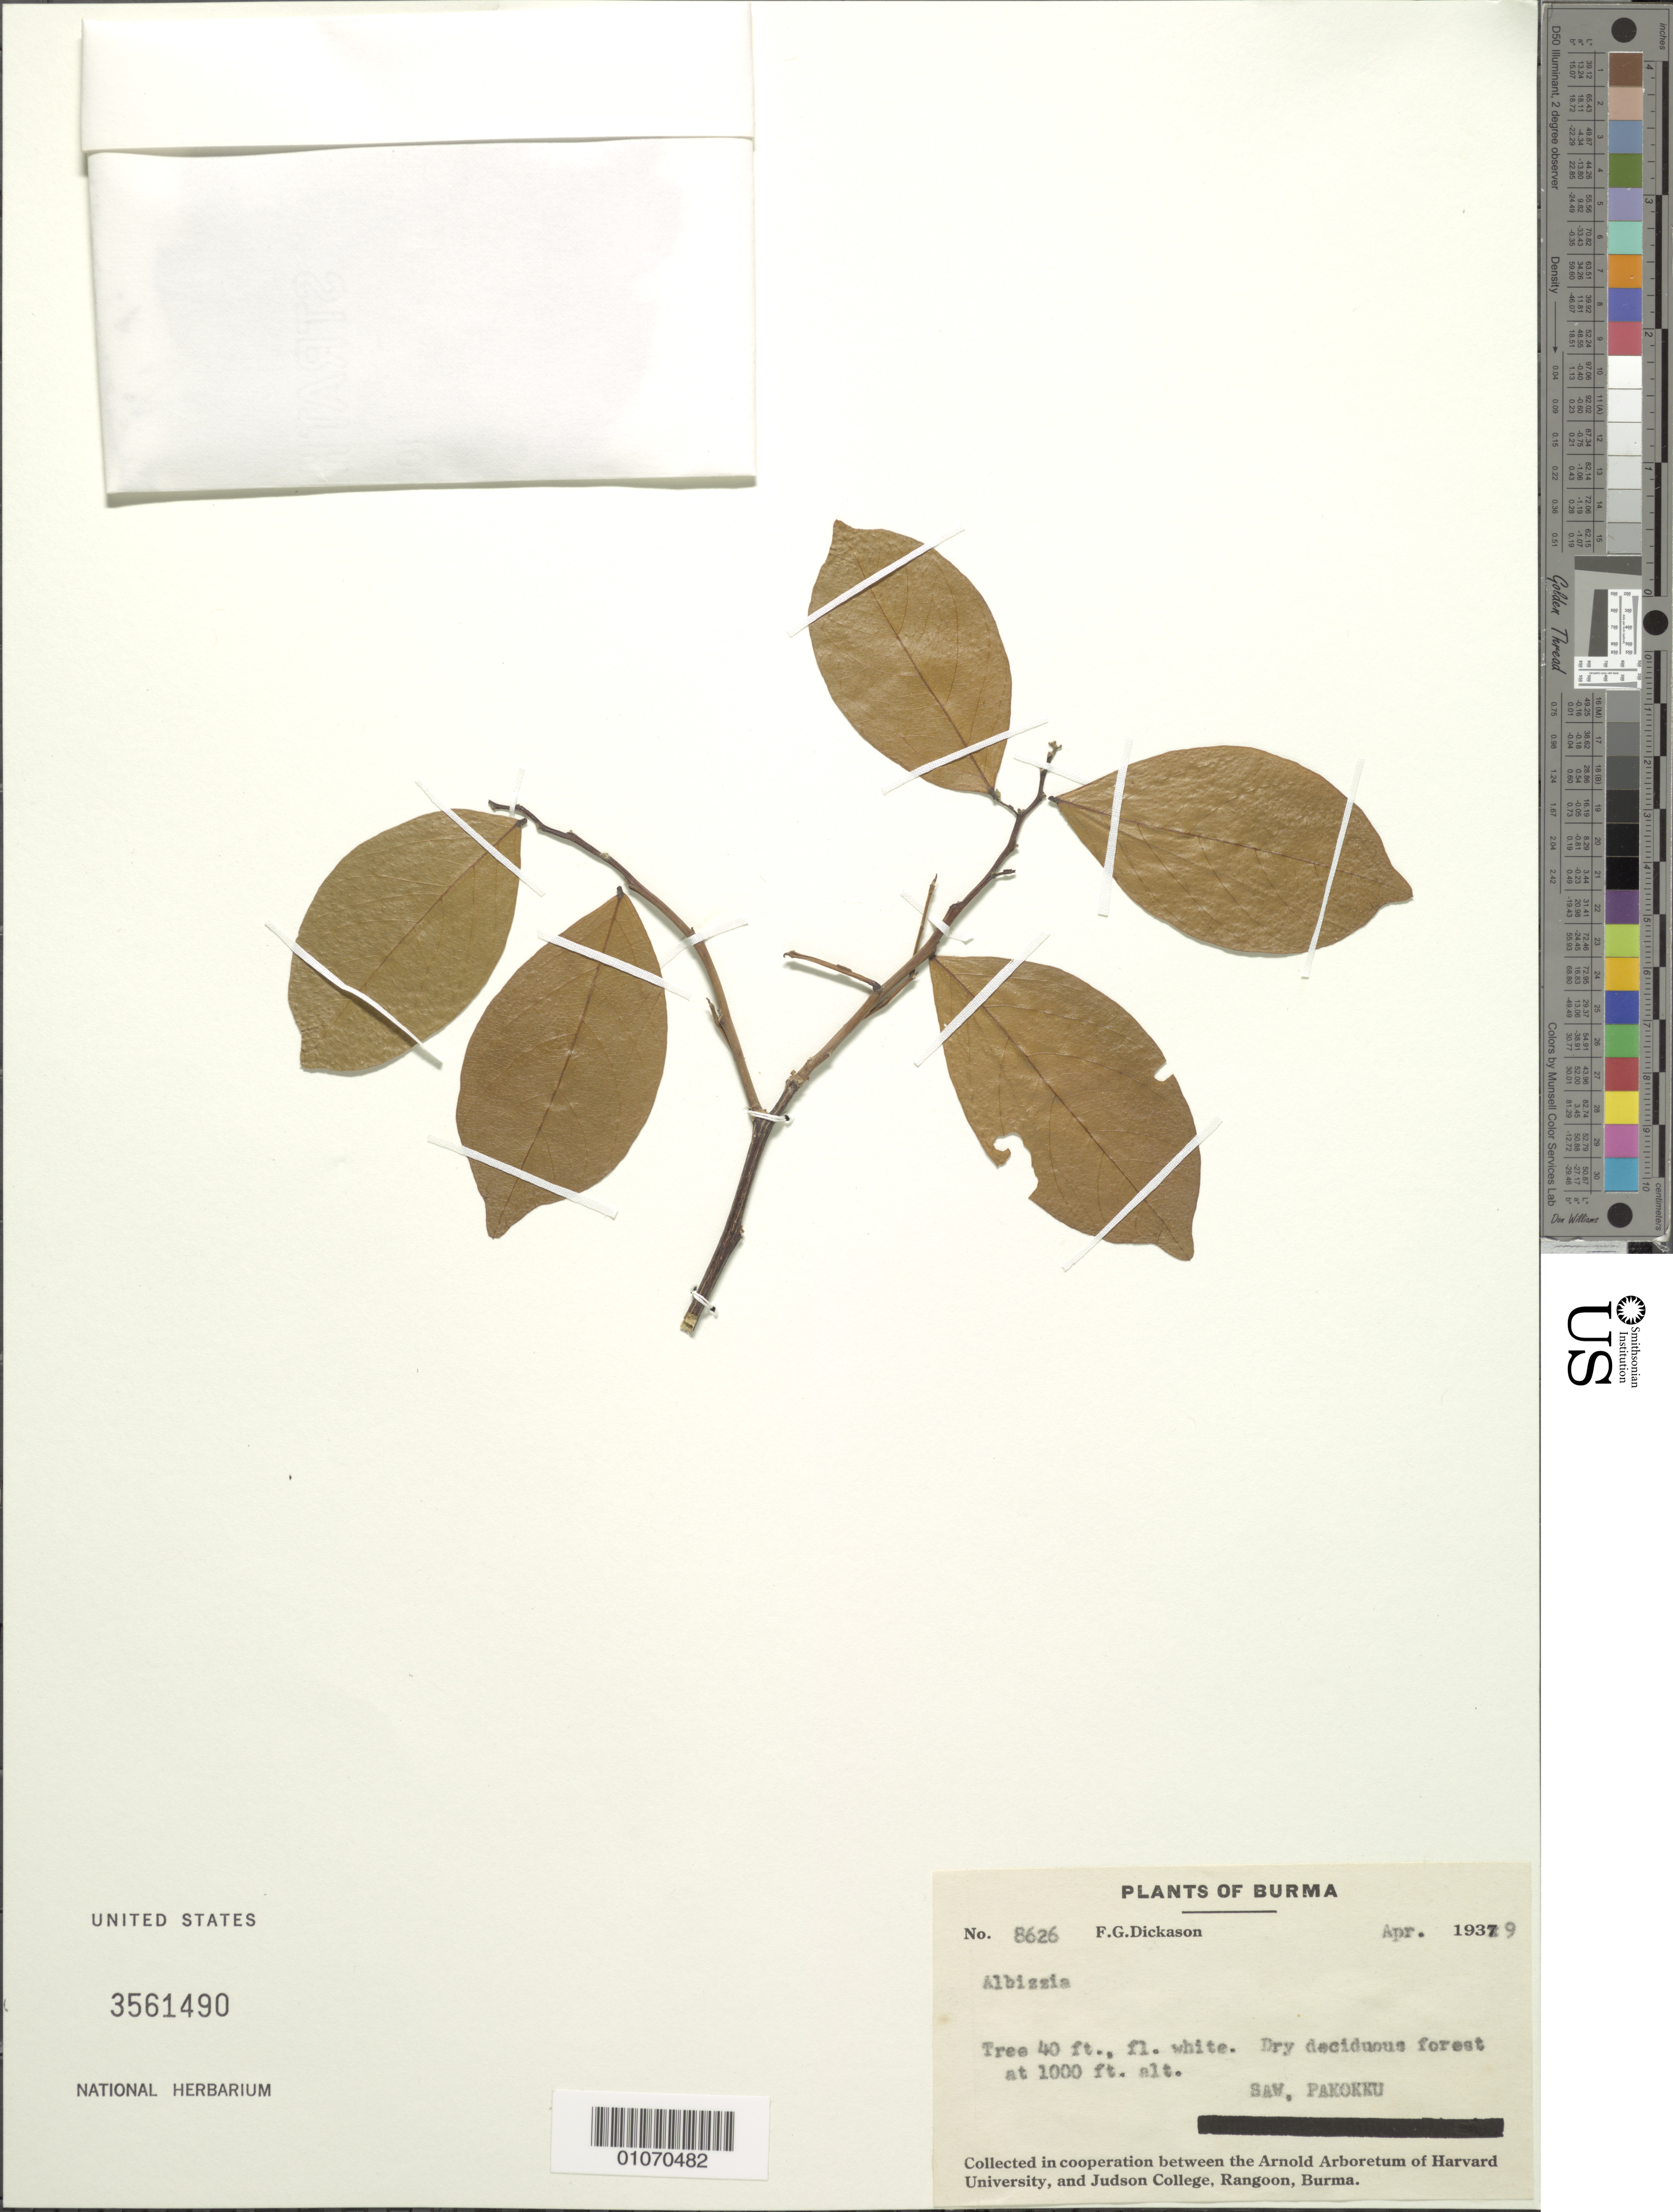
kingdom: Plantae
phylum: Tracheophyta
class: Magnoliopsida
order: Fabales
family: Fabaceae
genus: Albizia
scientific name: Albizia sp.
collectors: F. Dickason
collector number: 8626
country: Myanmar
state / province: Magway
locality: Saw, Pakokku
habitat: dry deciduous forest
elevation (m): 305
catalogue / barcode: US 3561490